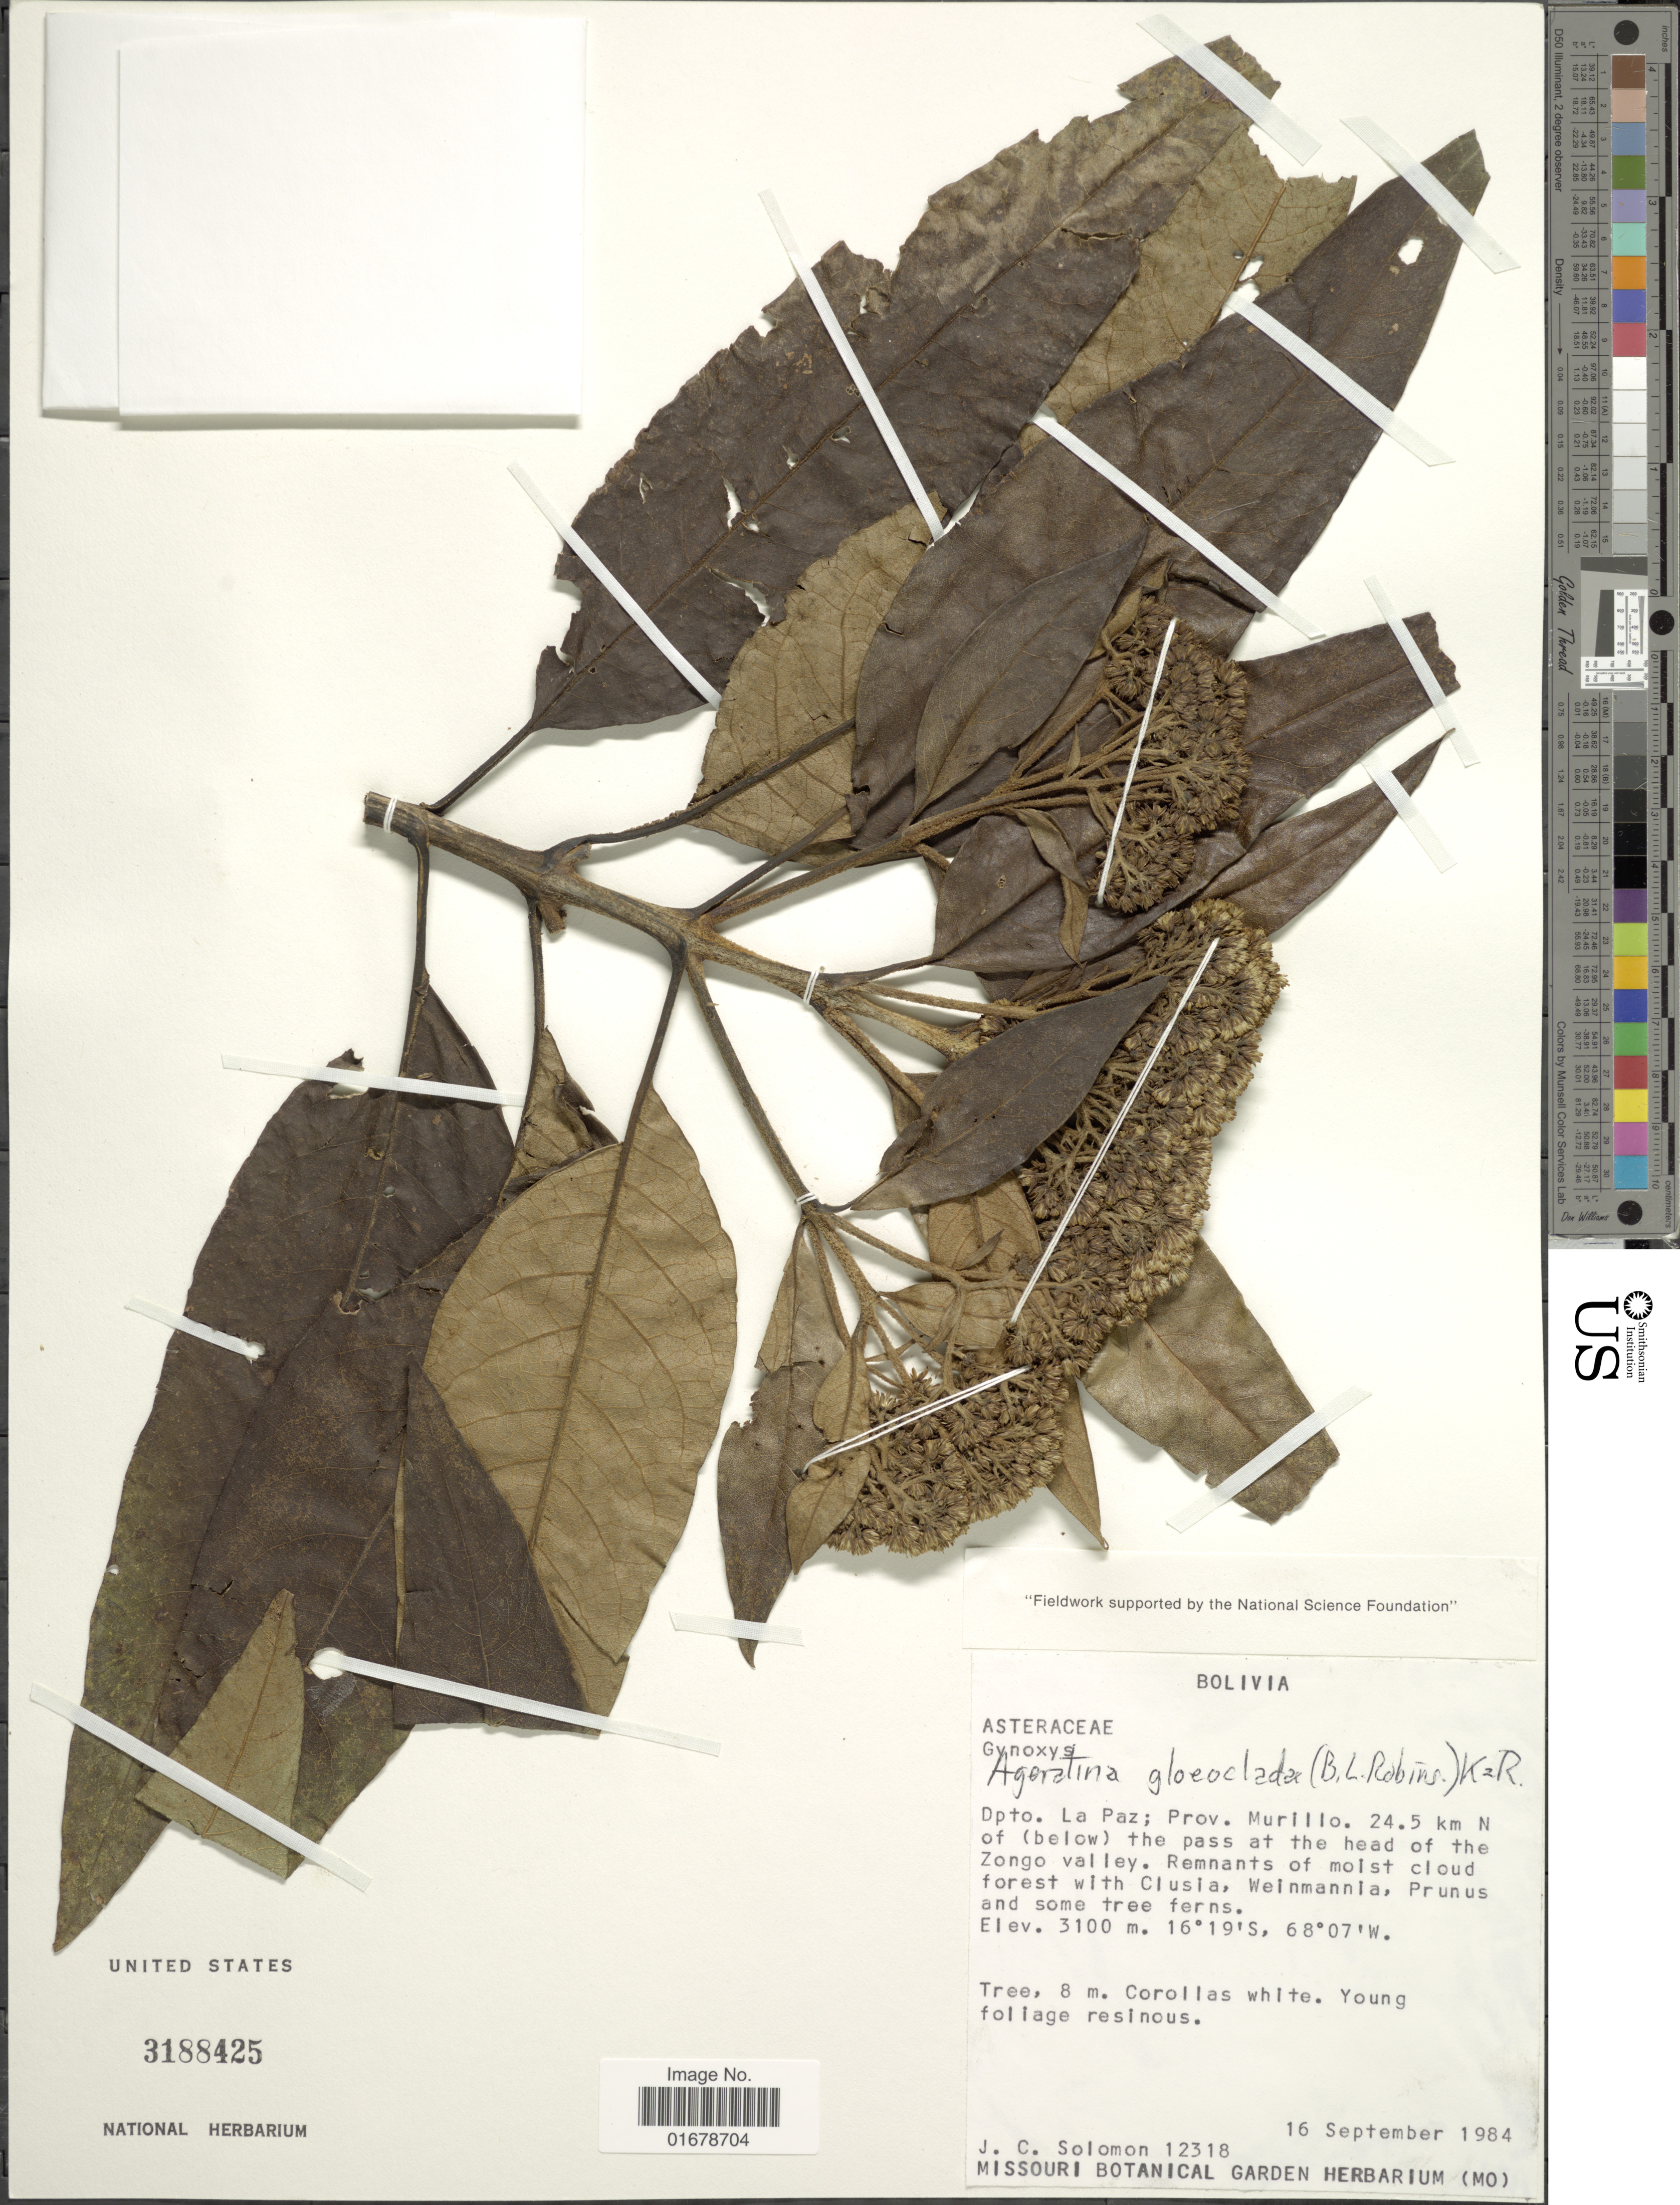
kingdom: Plantae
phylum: Tracheophyta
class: Magnoliopsida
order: Asterales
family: Asteraceae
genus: Ageratina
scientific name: Ageratina gloeoclada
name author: (B.L. Rob.) R.M. King & H. Rob.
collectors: J. C. Solomon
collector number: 12318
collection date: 1984-09-16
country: Bolivia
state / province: La Paz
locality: Dpto. La Paz; Prov. Murillo 24.5 km N of (below) the pass at the head of the Zongo valley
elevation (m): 3100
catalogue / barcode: US 3188425